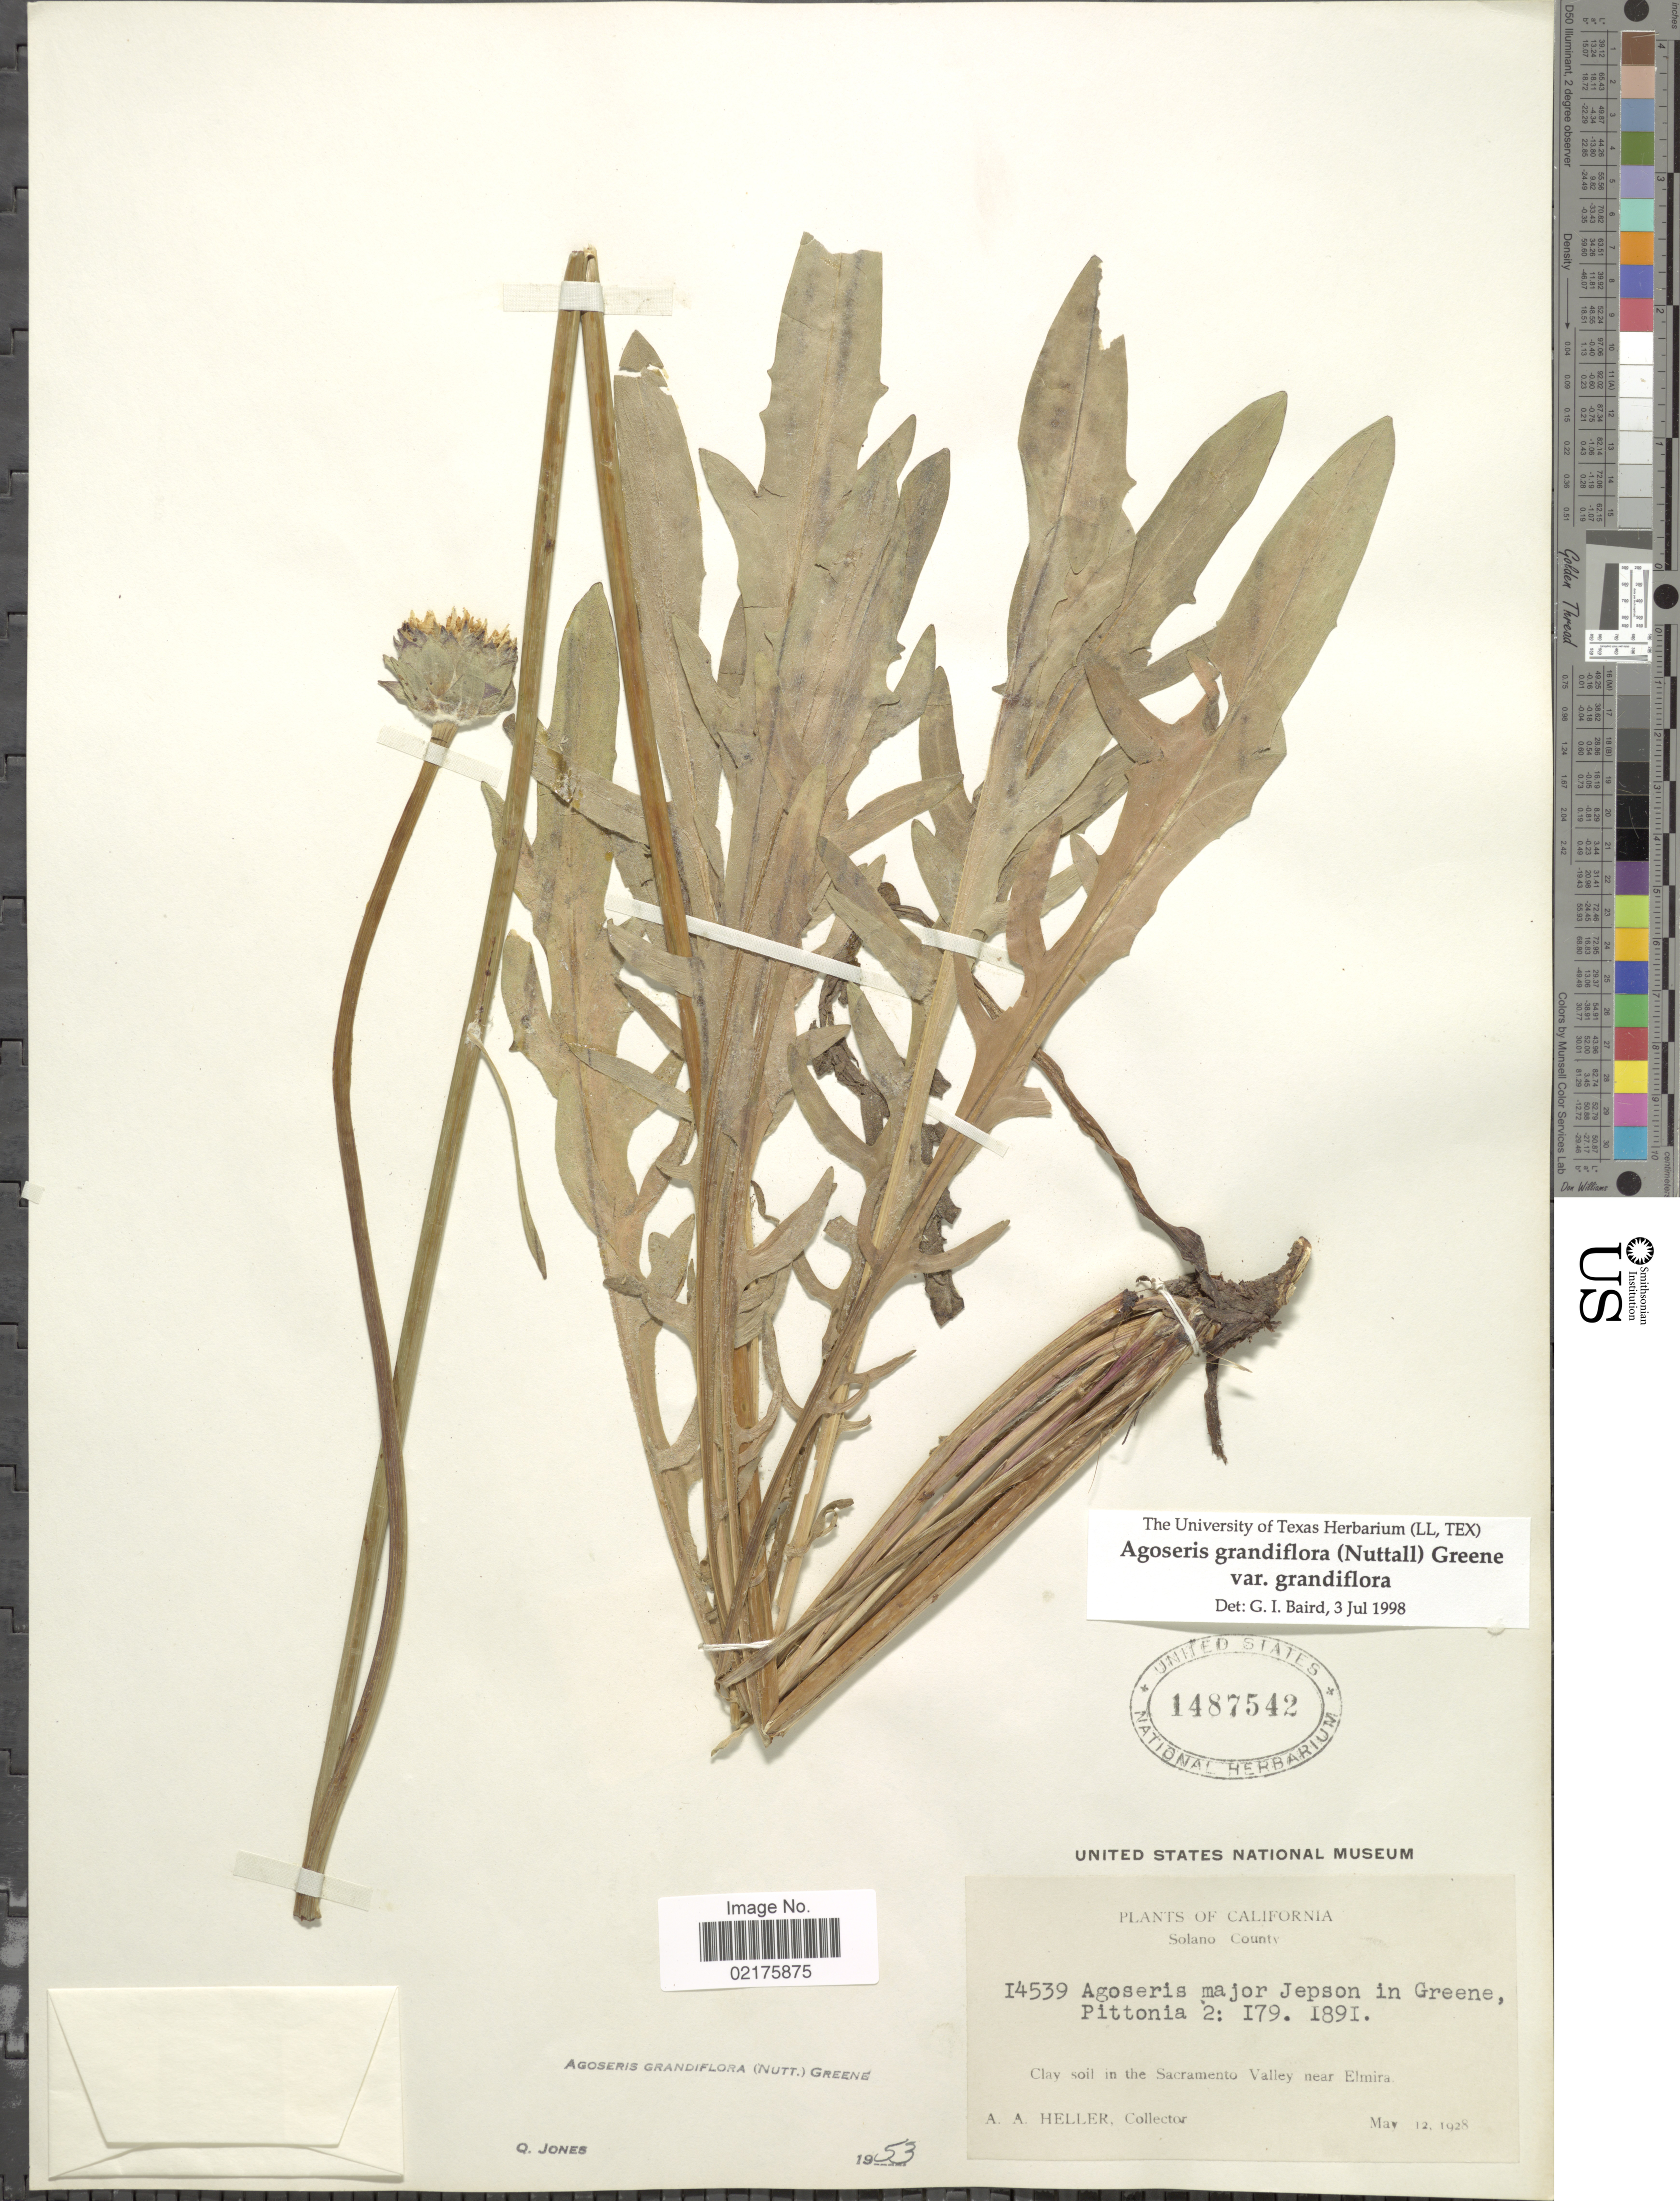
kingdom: Plantae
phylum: Tracheophyta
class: Magnoliopsida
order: Asterales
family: Asteraceae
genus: Agoseris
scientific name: Agoseris grandiflora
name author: (Nutt.) Greene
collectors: A. A. Heller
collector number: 14539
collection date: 1928-05-12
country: United States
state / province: California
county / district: Solano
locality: Solano County, Clay soil in the Sacramento Valley near Elmira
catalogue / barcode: US 1487542